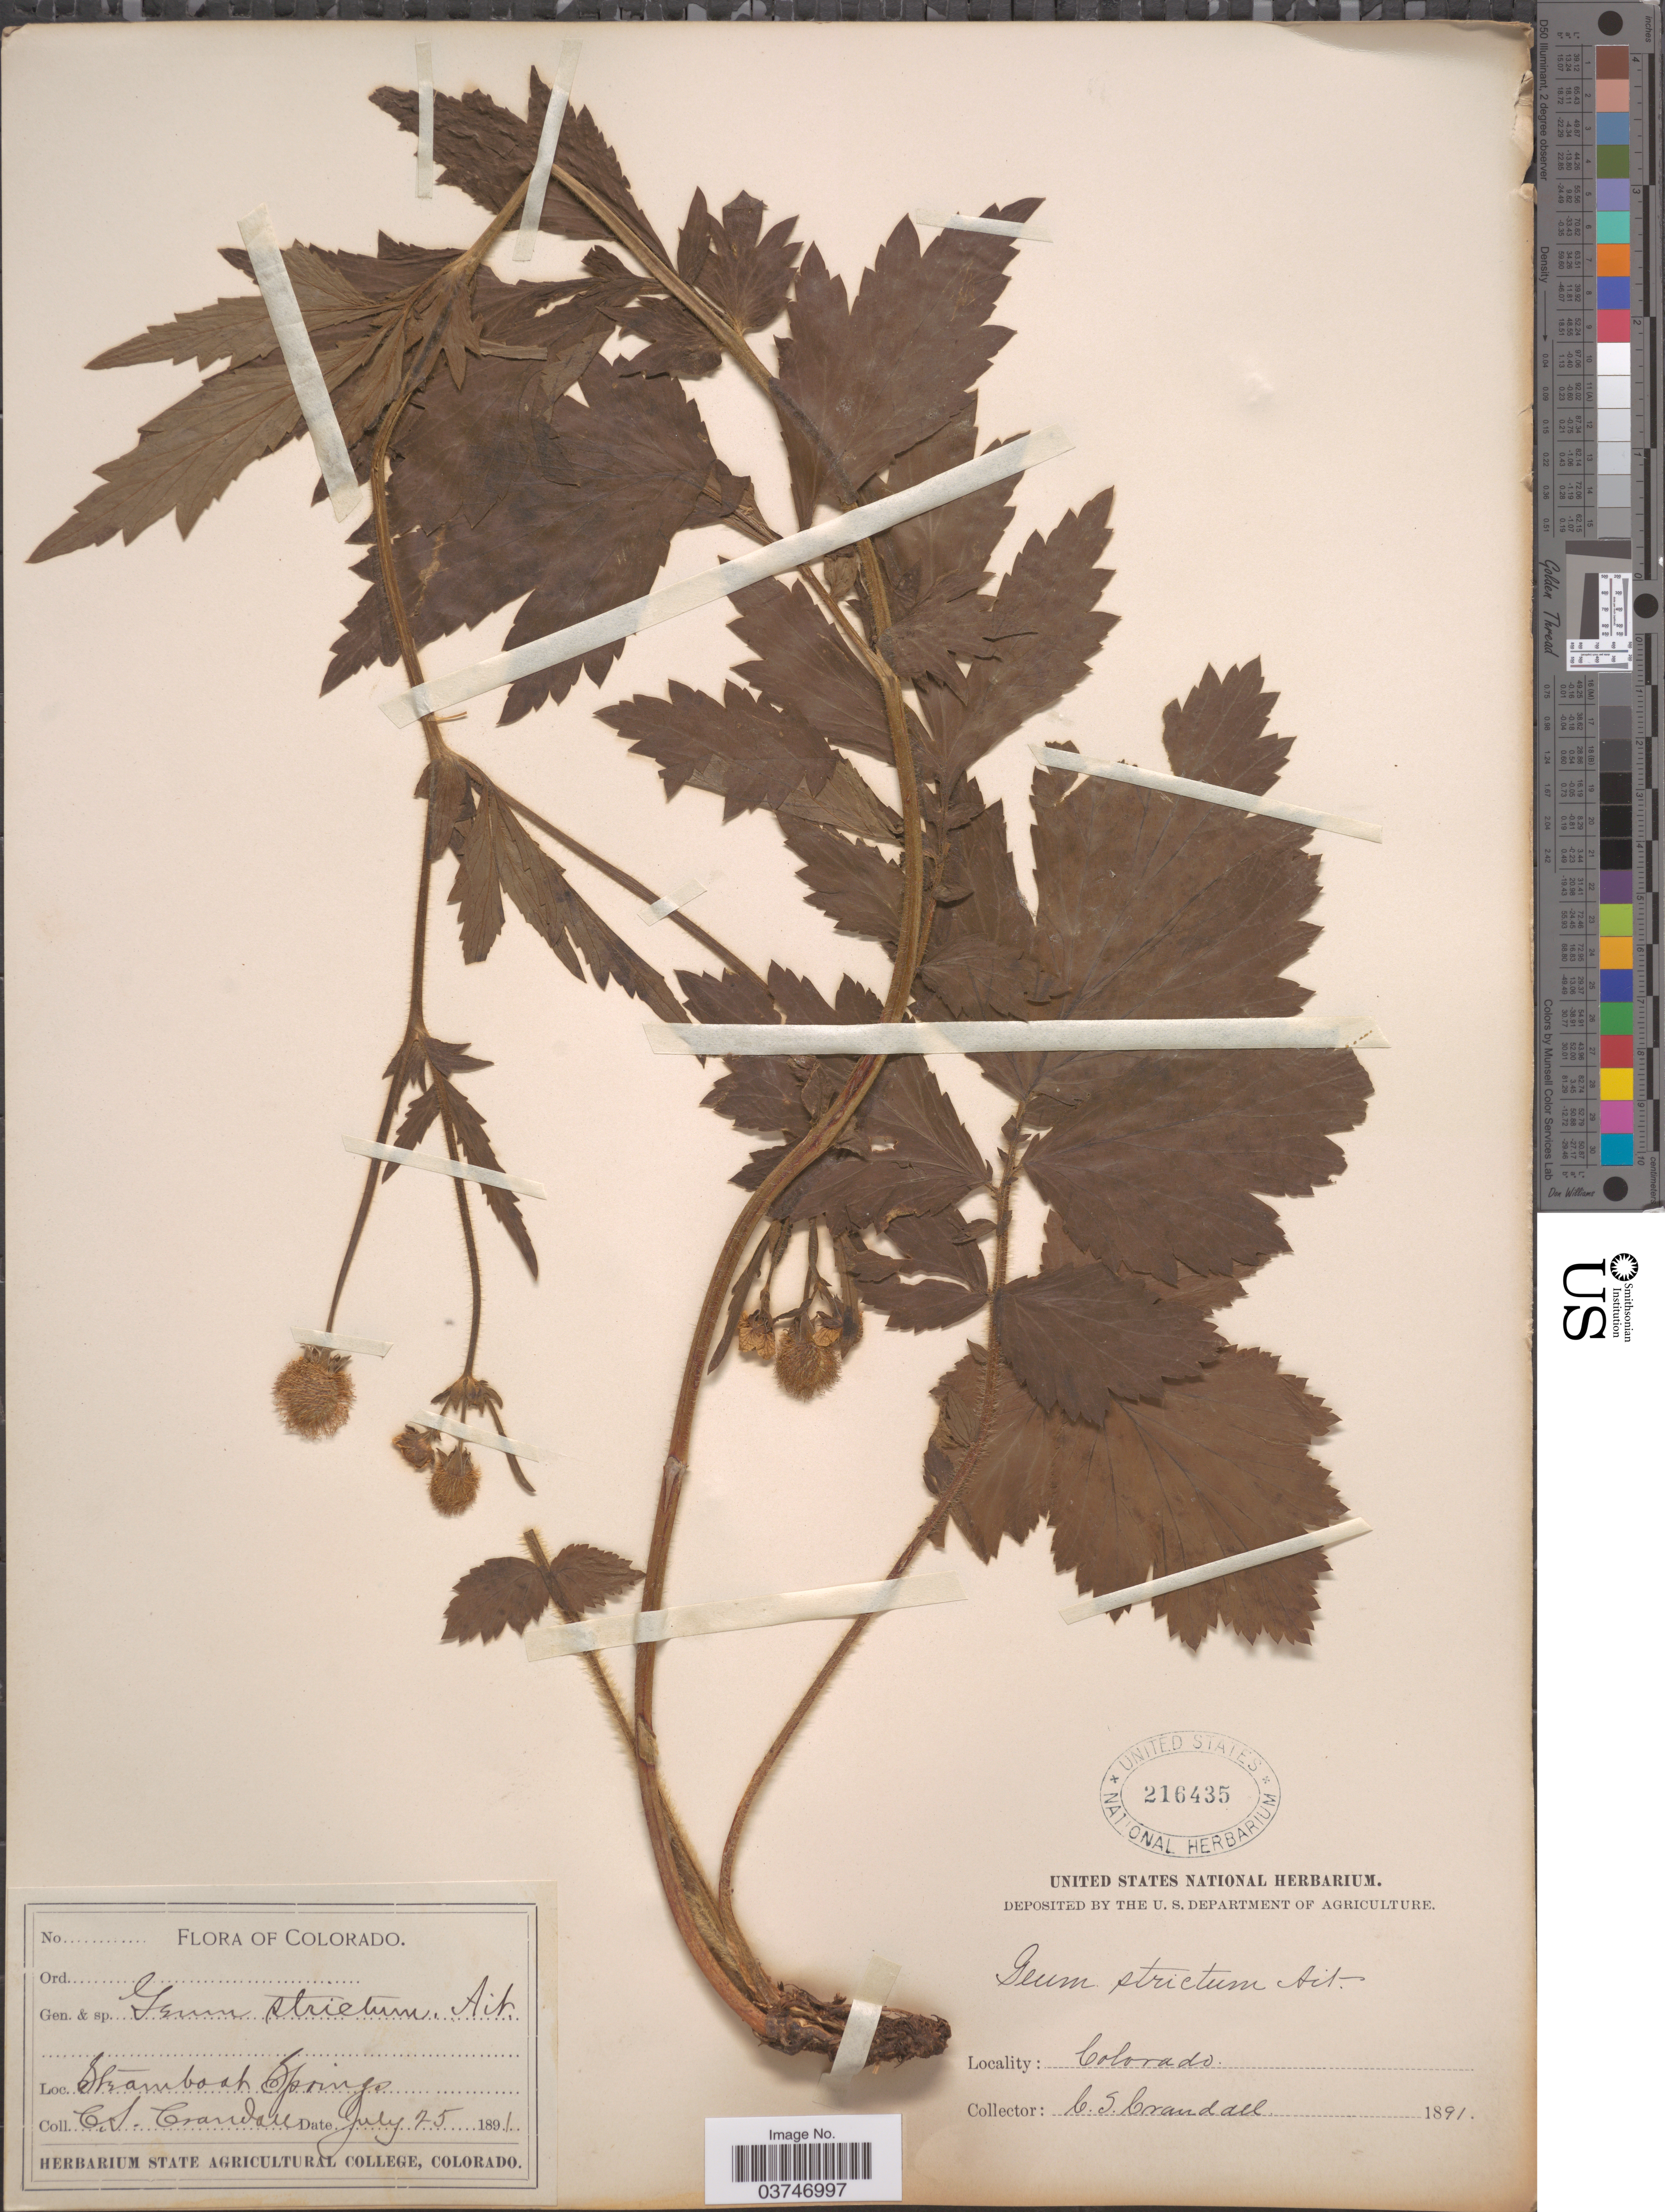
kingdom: Plantae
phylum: Tracheophyta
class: Magnoliopsida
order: Rosales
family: Rosaceae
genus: Geum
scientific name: Geum aleppicum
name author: Jacq.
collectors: C. Crandall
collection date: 1891-07-25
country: United States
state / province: Colorado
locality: Steamboat Springs.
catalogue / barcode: US 216435